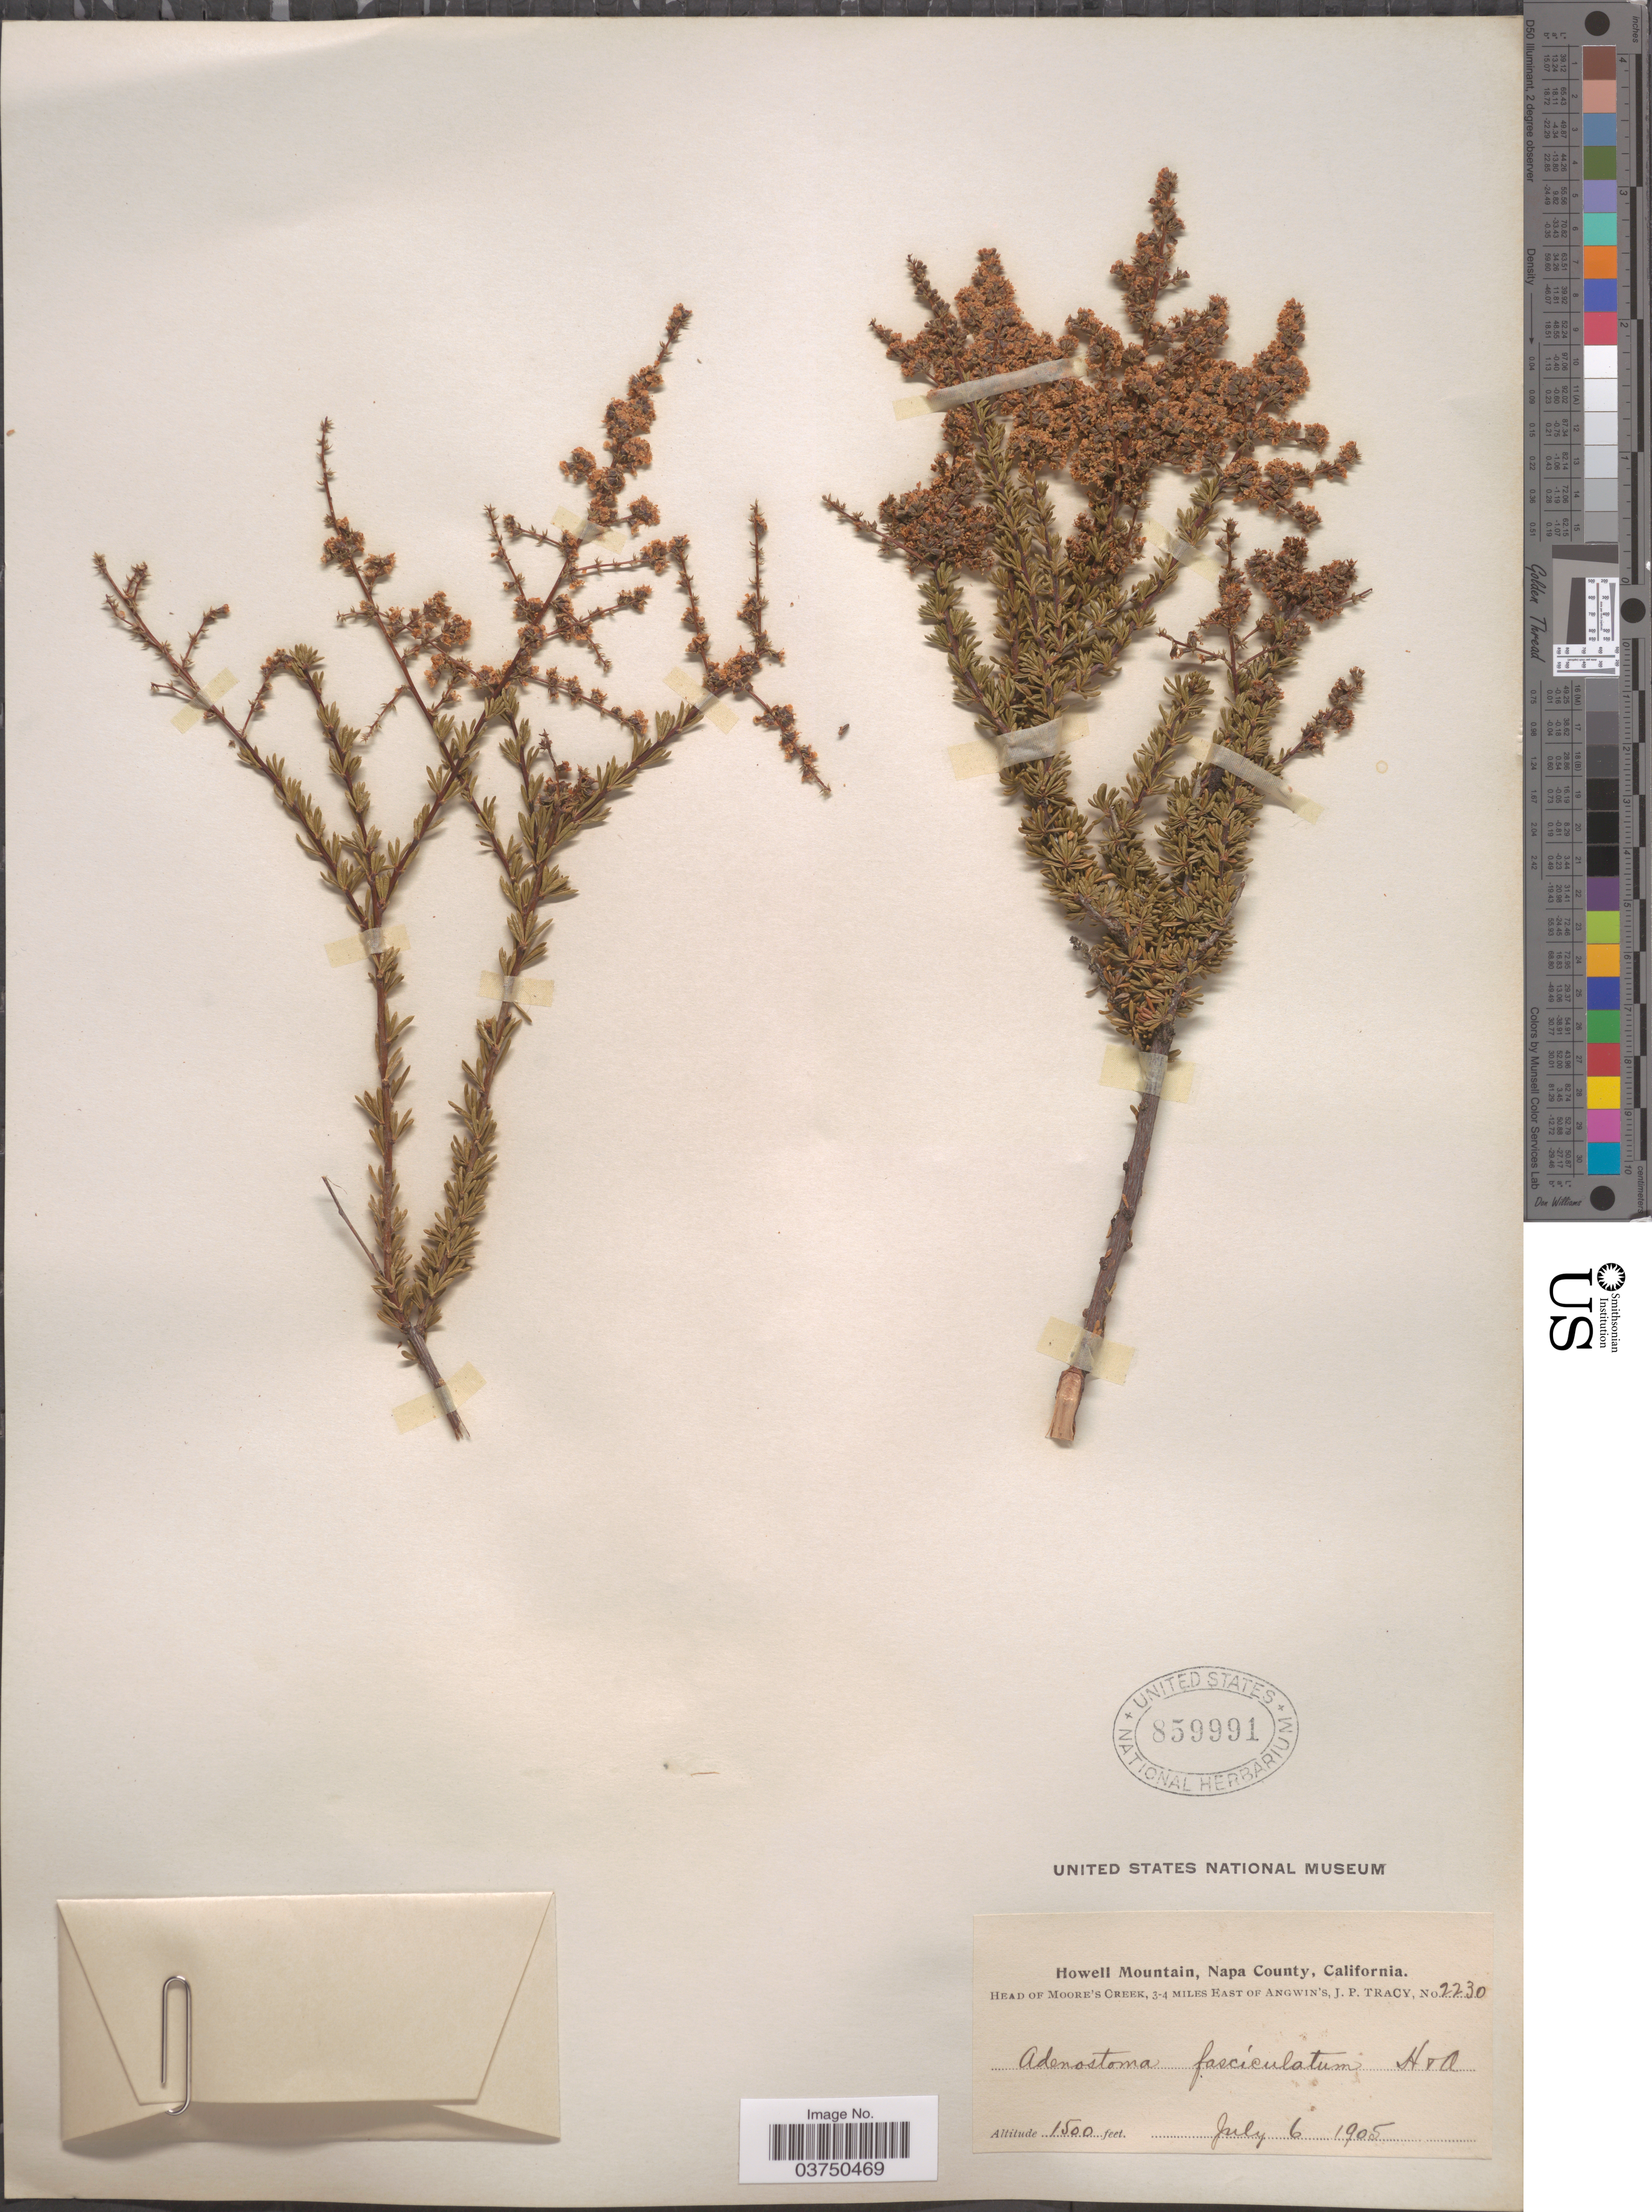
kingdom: Plantae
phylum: Tracheophyta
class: Magnoliopsida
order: Rosales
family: Rosaceae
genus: Adenostoma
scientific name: Adenostoma fasciculatum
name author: Hook. & Arn.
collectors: J. Tracy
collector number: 2230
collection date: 1905-07-06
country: United States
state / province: California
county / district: Napa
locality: Howell Mountain, Napa County. Head of Moore's Creek, 3-4 miles East of Angwin's.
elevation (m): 457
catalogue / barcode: US 859991